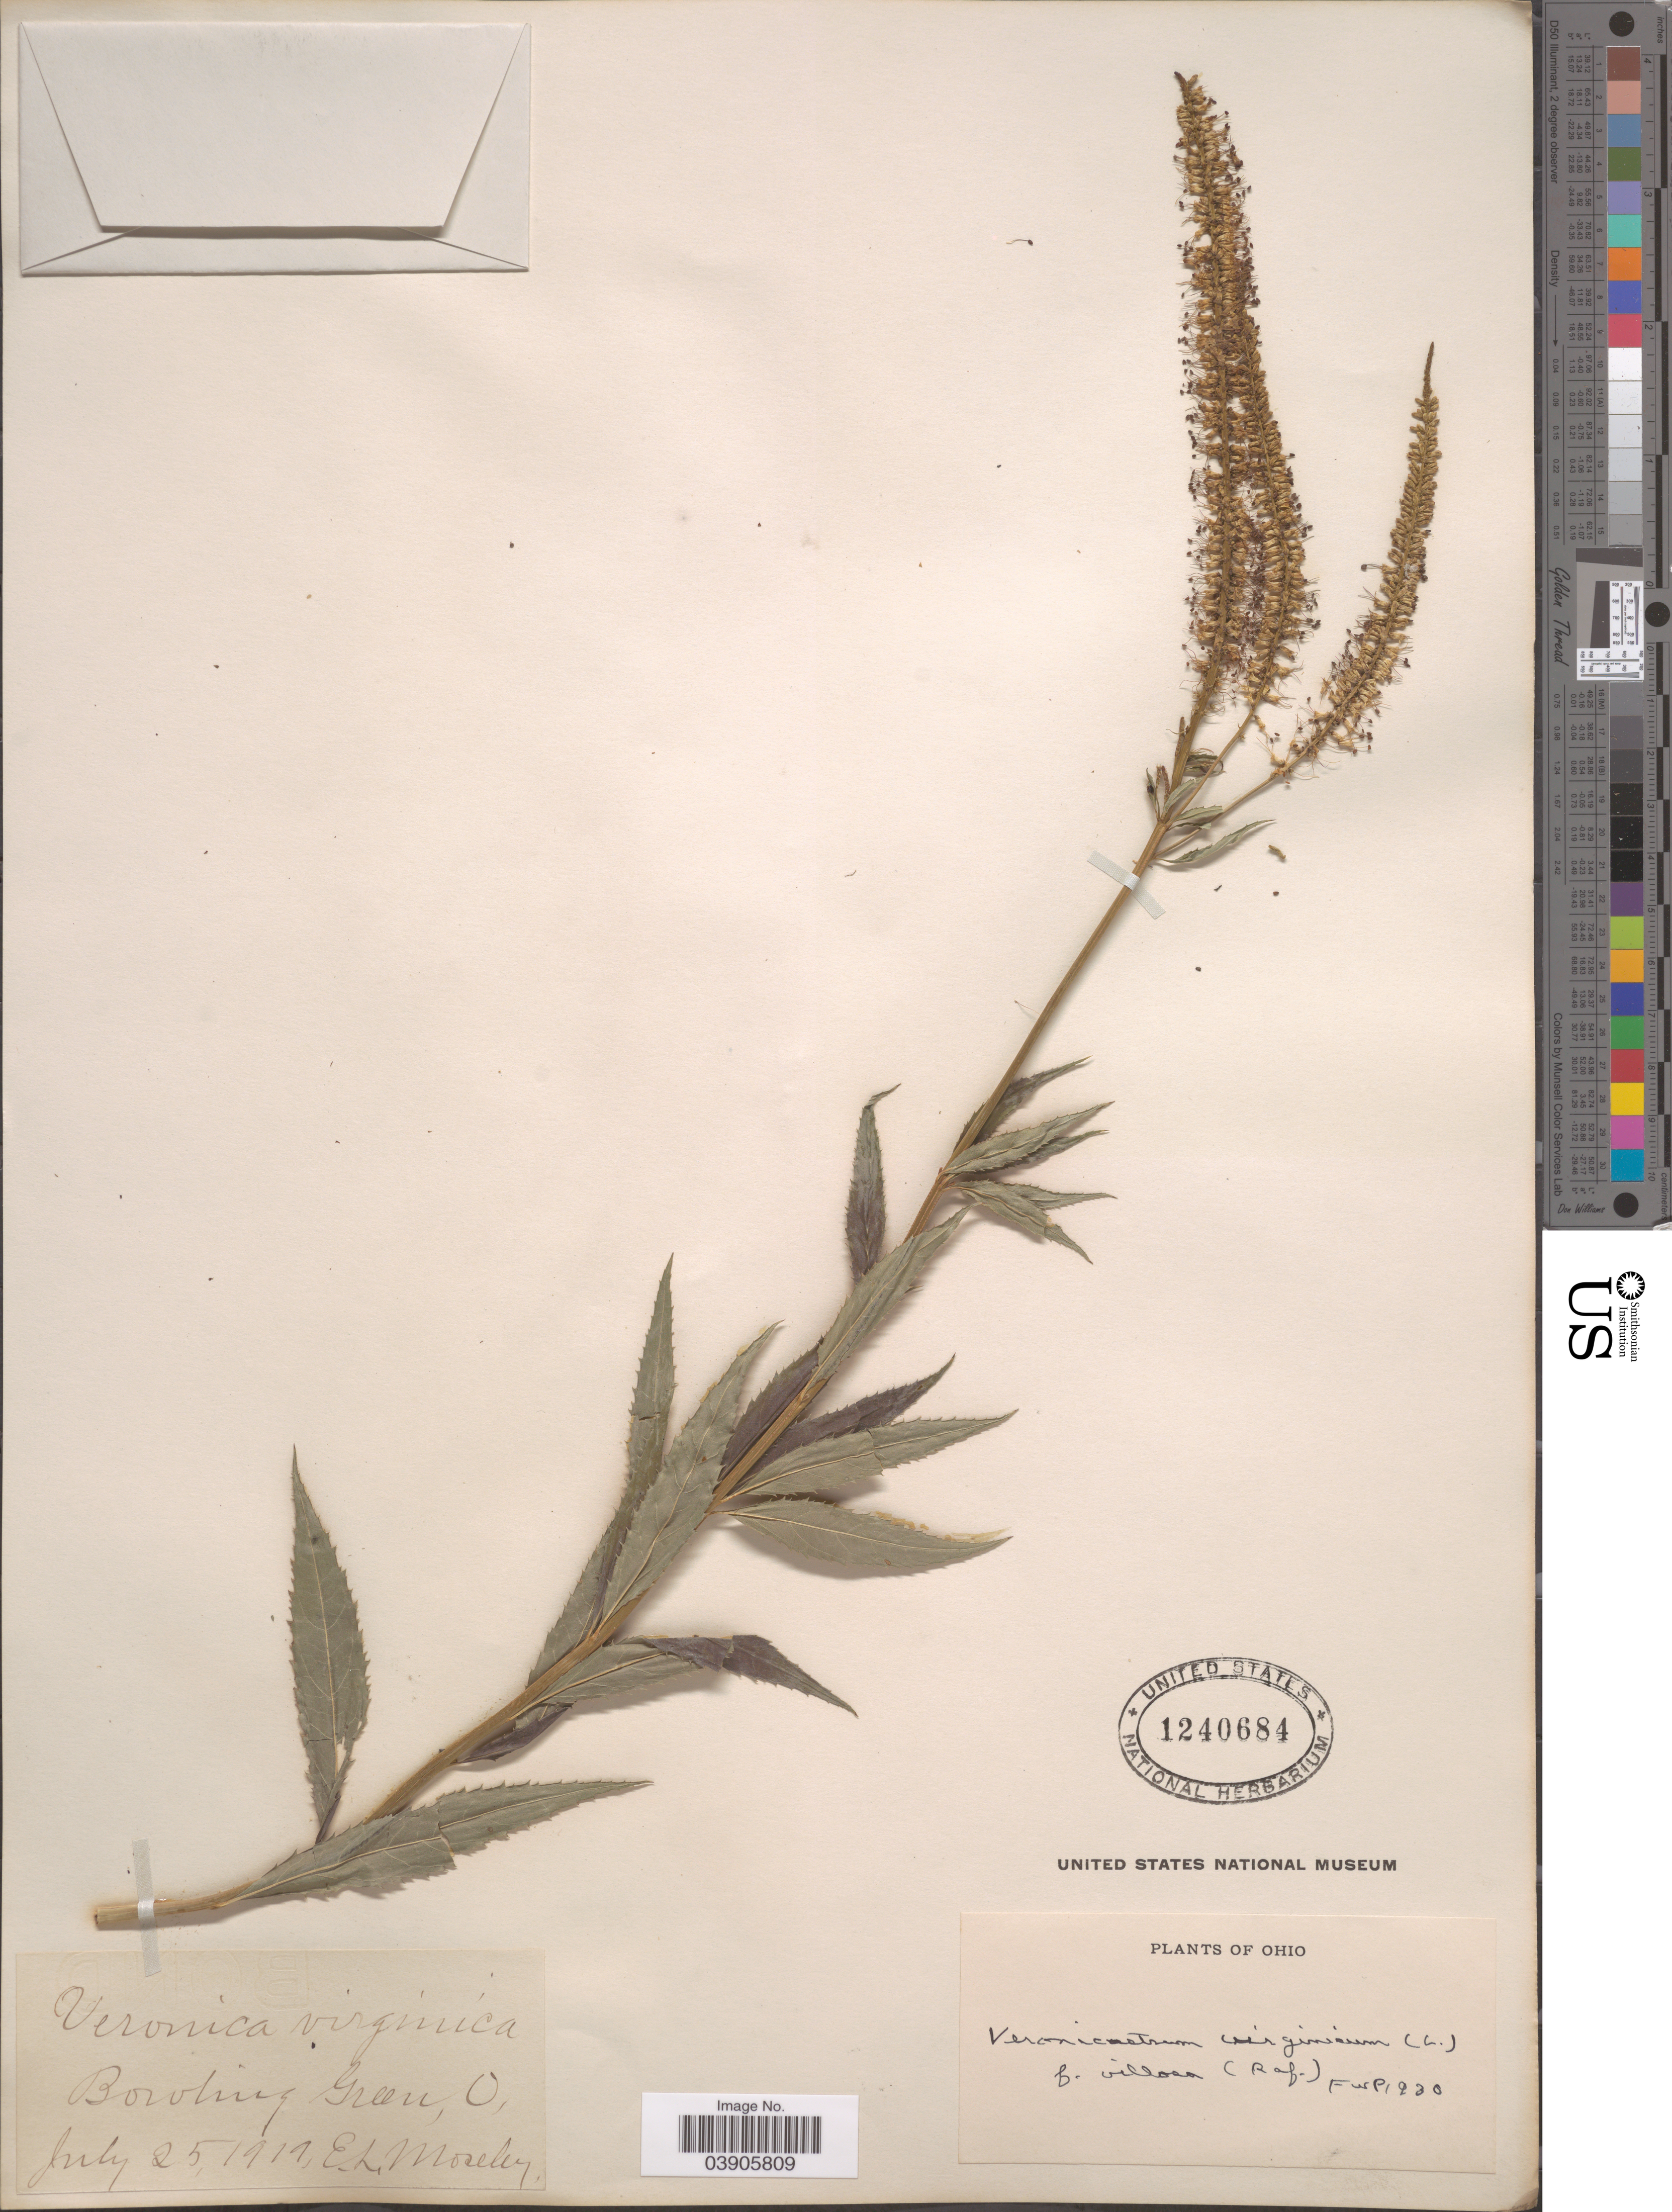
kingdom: Plantae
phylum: Tracheophyta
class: Magnoliopsida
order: Lamiales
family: Plantaginaceae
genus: Veronicastrum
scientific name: Veronicastrum virginicum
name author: (L.) Farw.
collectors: E. Moseley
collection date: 1919-07-25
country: United States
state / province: Ohio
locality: Bowling Green.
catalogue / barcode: US 1240684